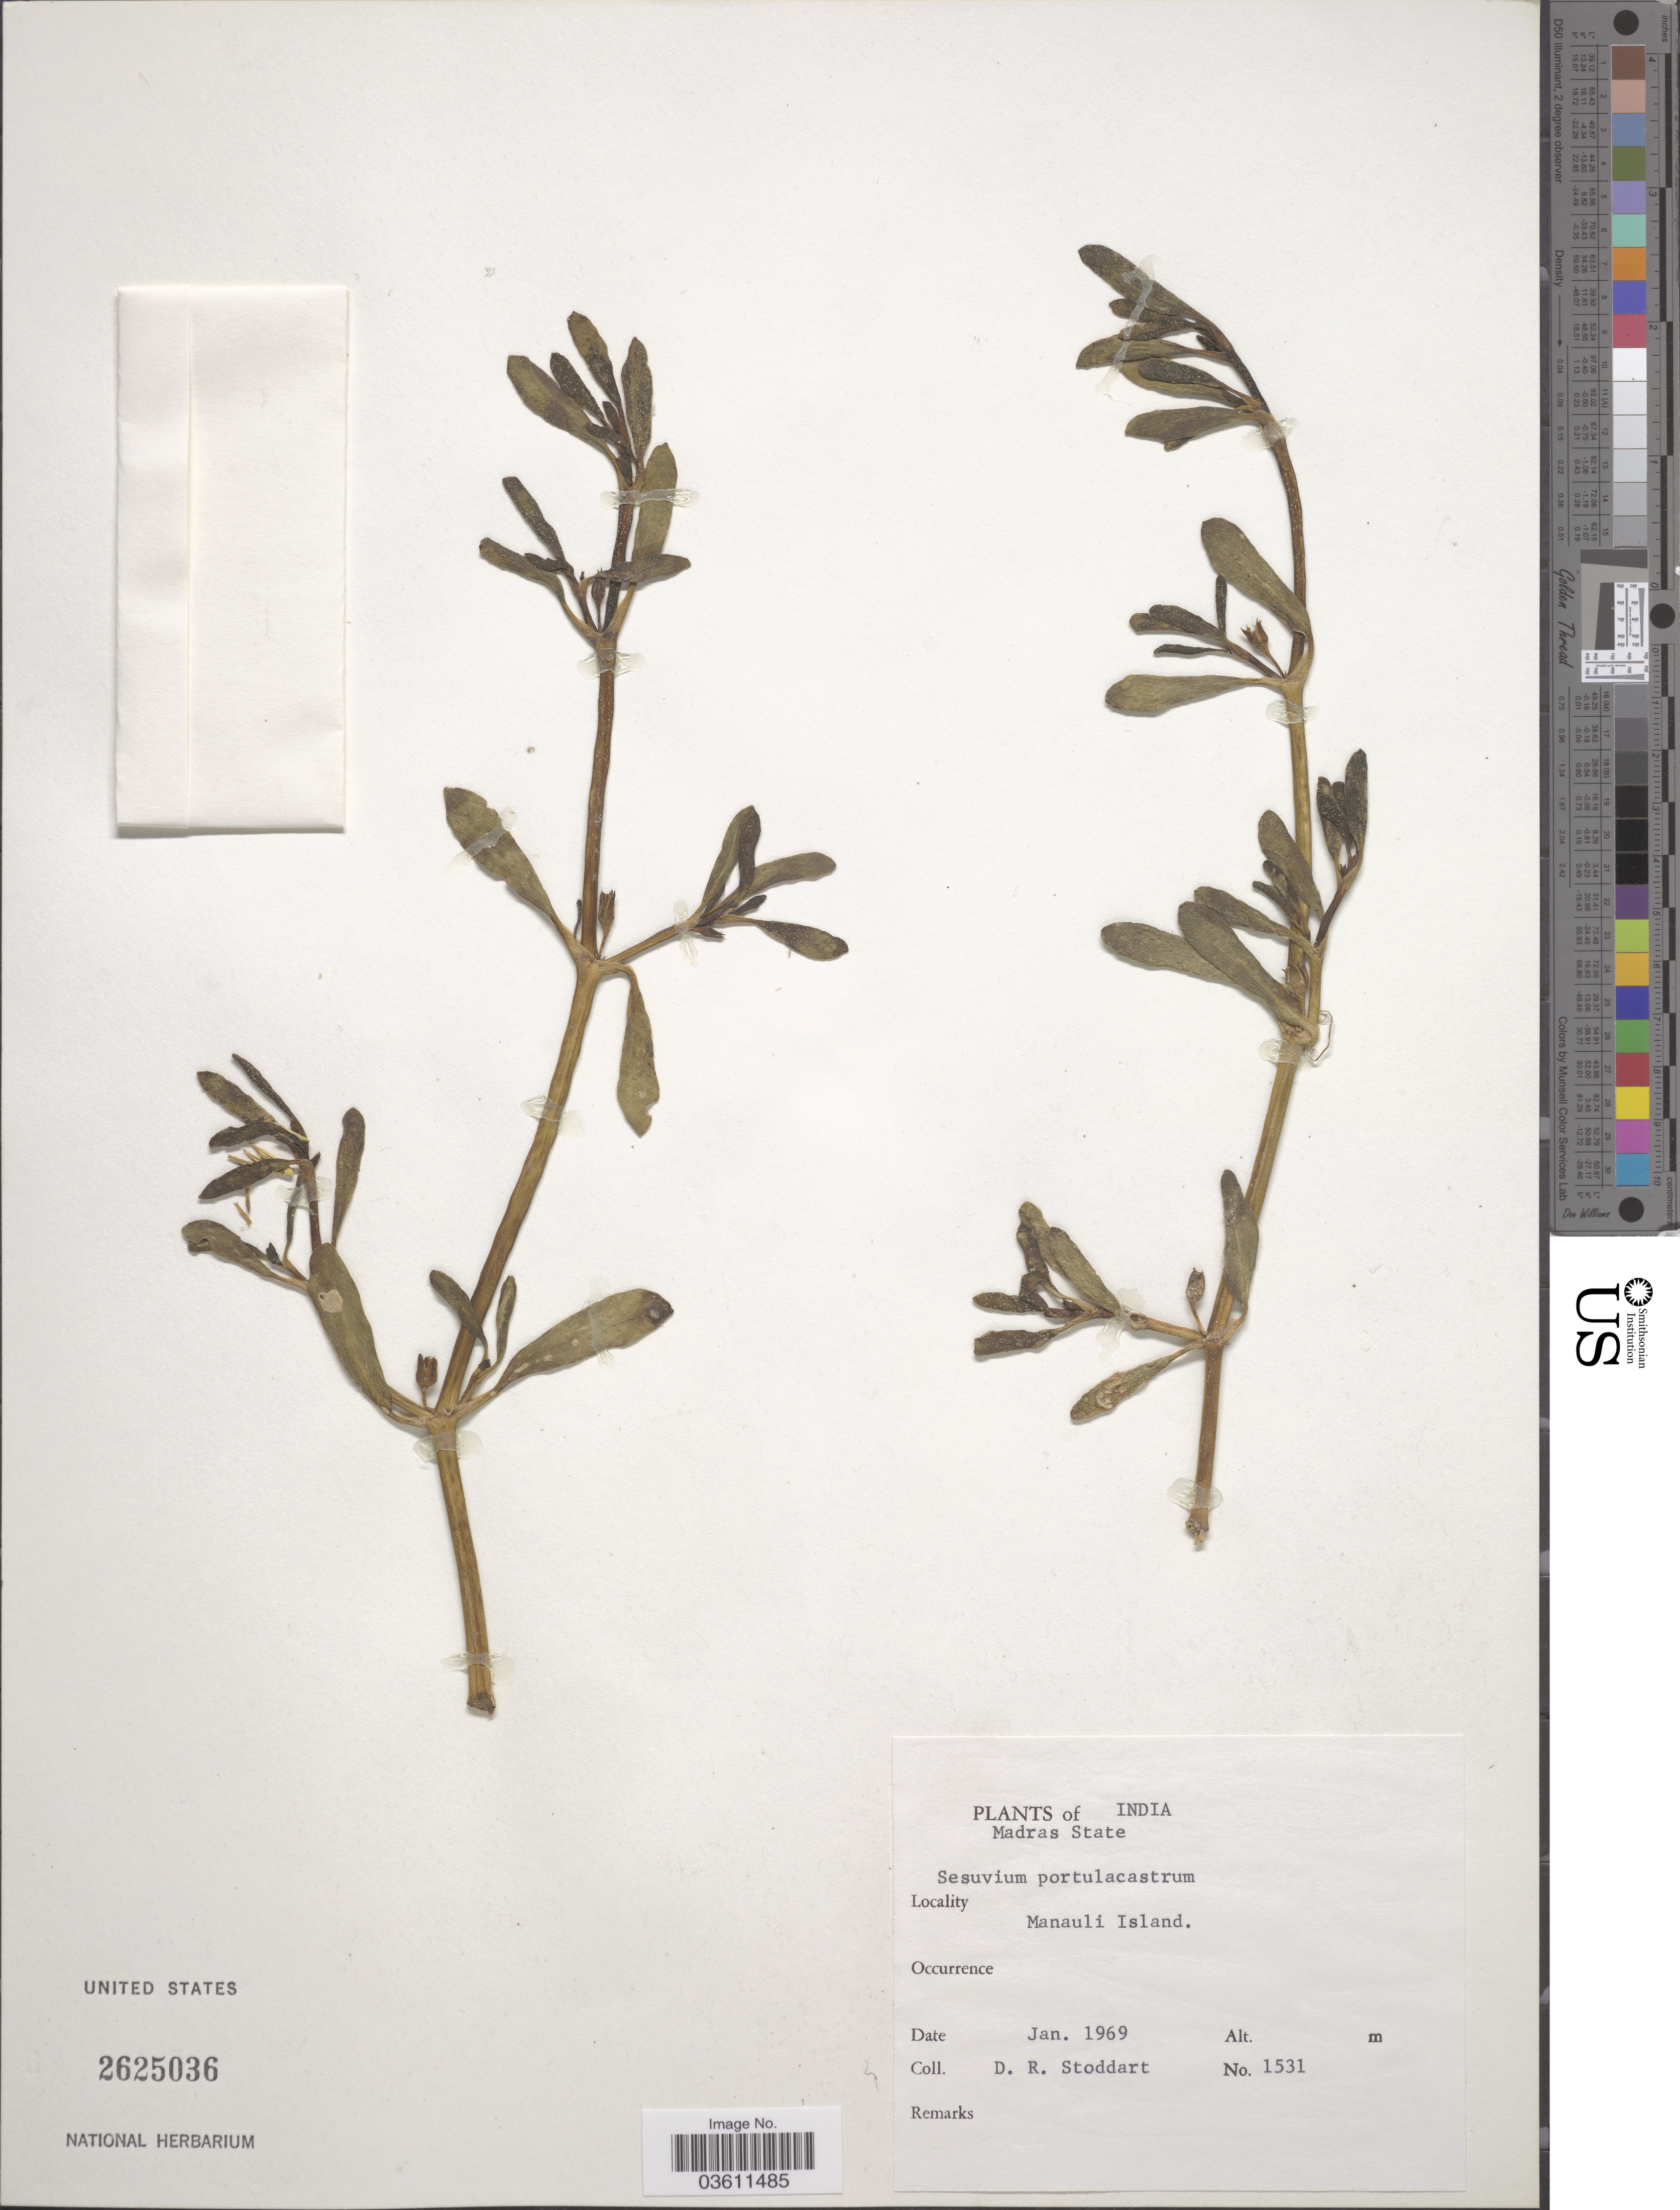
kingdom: Plantae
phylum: Tracheophyta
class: Magnoliopsida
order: Caryophyllales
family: Aizoaceae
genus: Sesuvium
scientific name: Sesuvium portulacastrum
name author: (L.) L.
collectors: D. R. Stoddart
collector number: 1531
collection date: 1969-01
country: India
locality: Madras State. Manauli Island.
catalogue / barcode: US 2625036